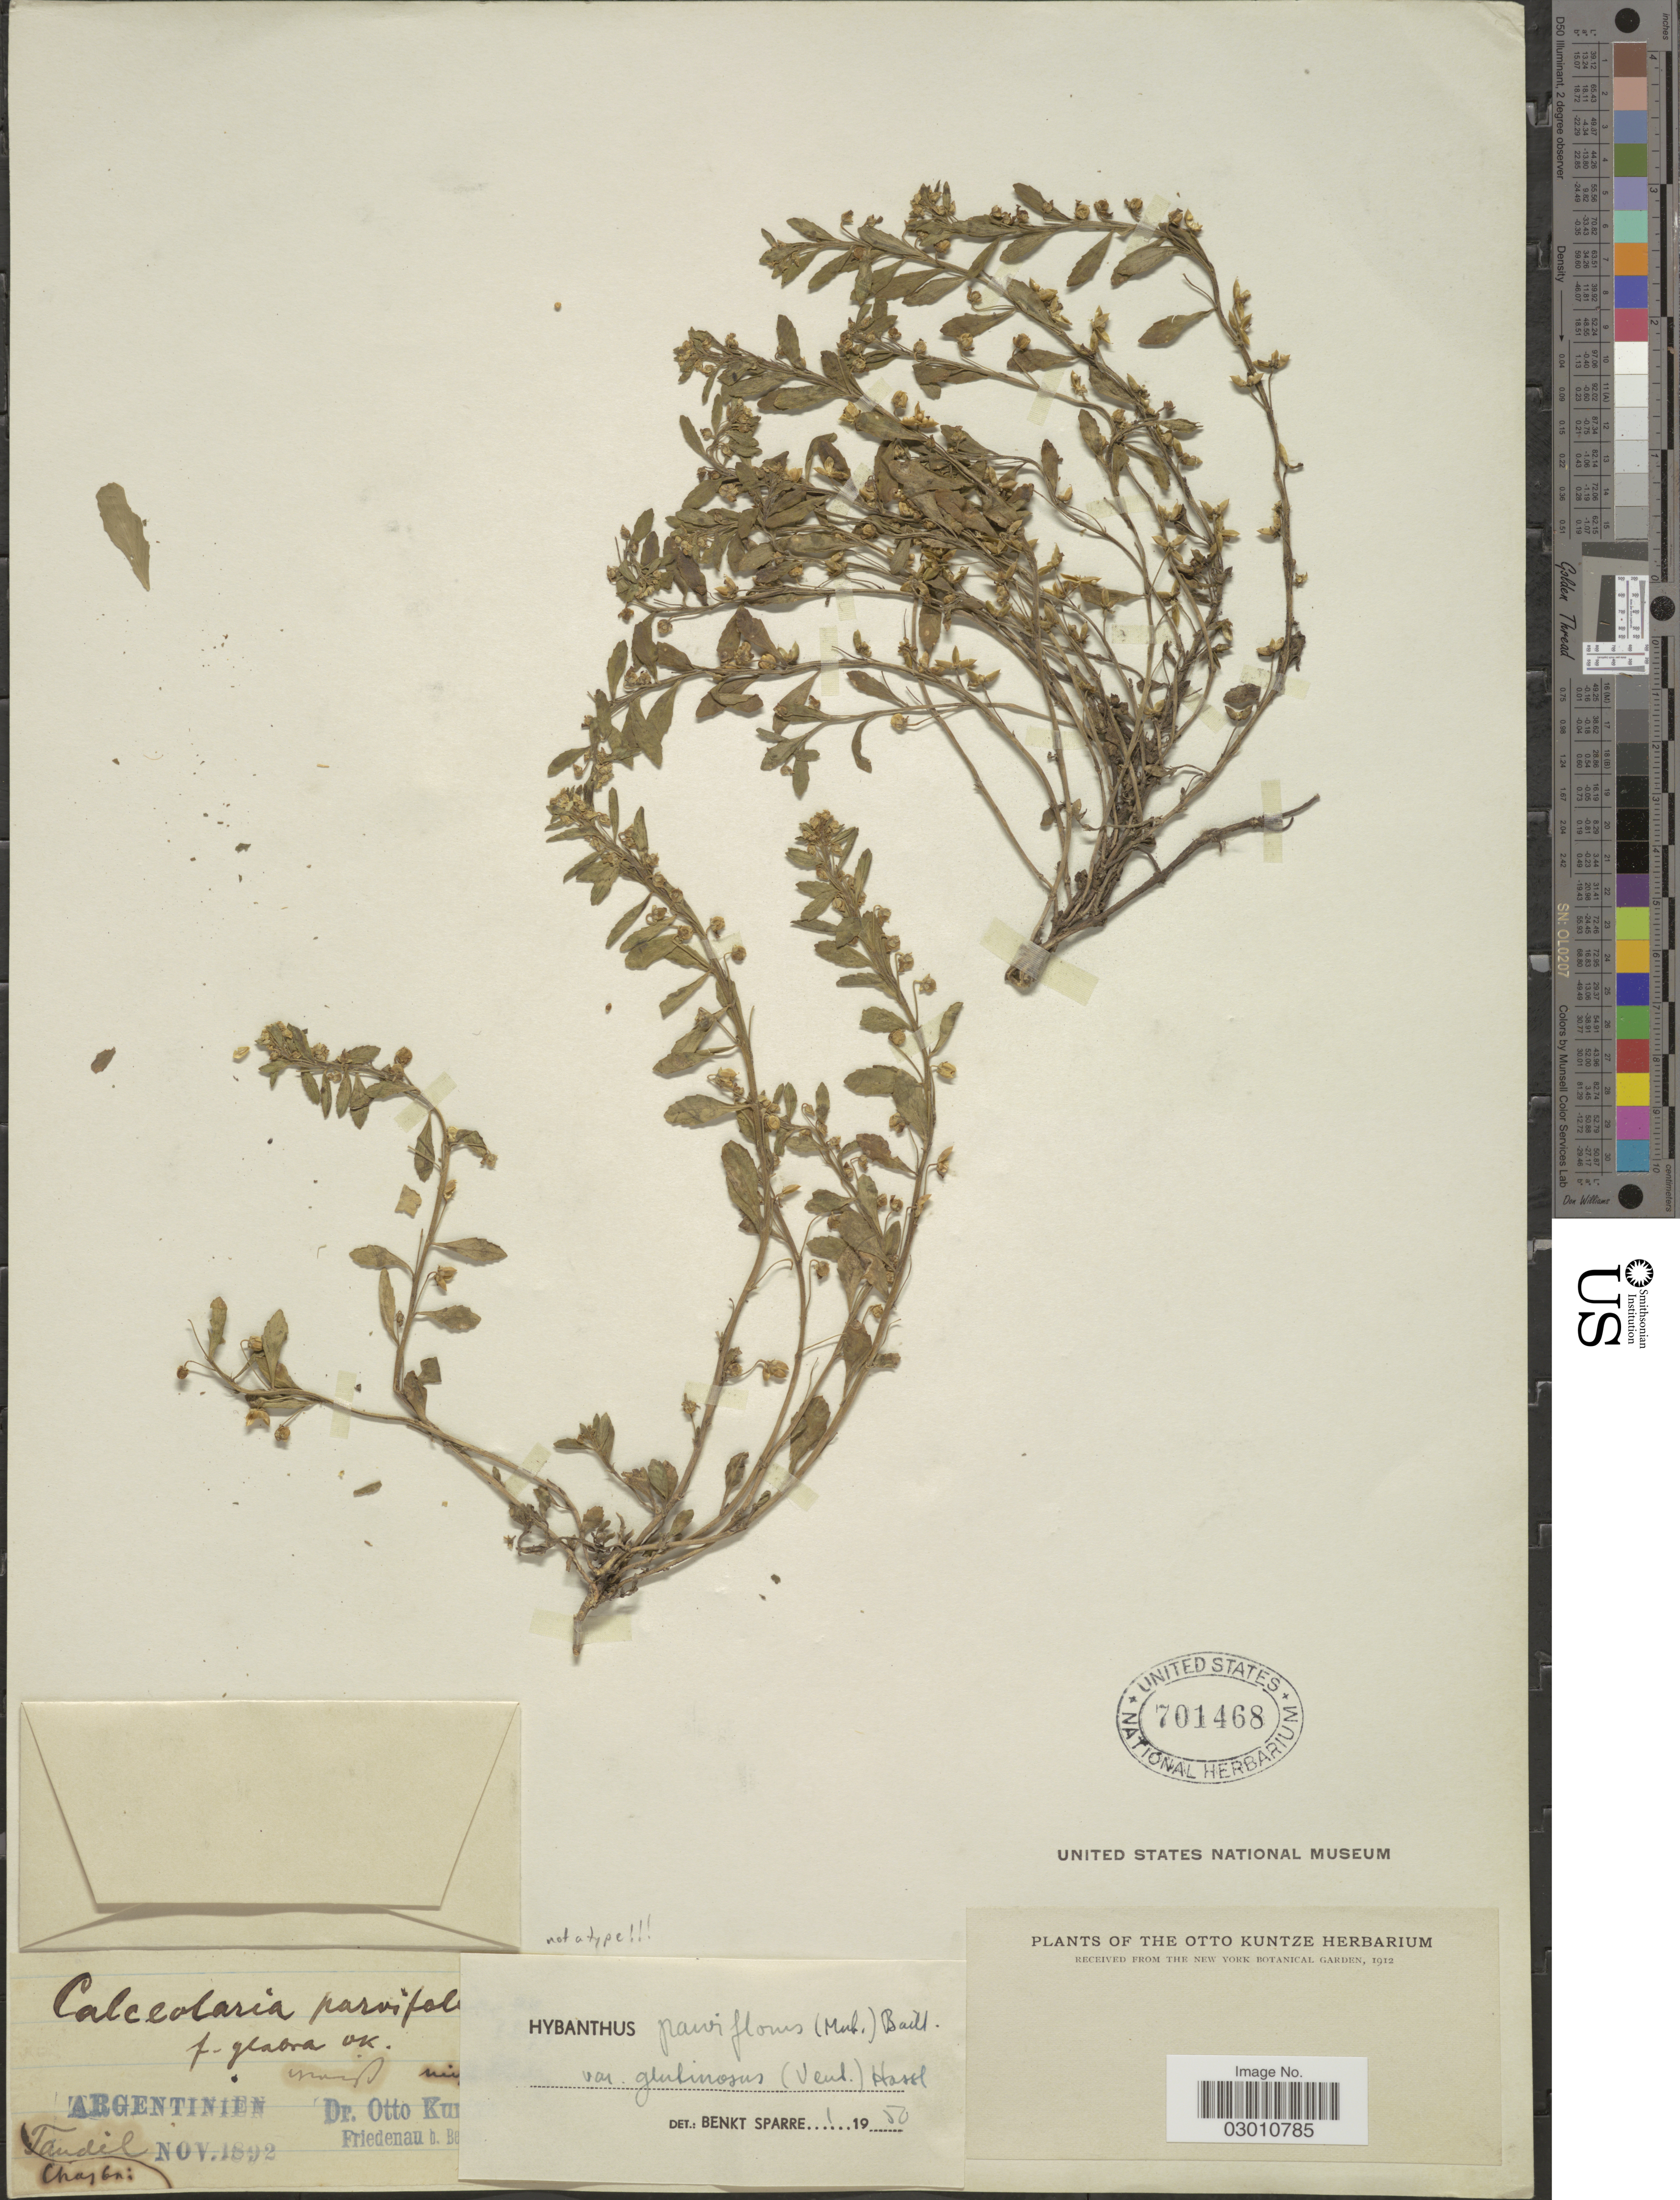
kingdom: Plantae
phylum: Tracheophyta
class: Magnoliopsida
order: Malpighiales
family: Violaceae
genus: Pombalia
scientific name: Pombalia parviflora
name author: (L. f.) Paula-Souza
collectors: C.E.O. Kuntze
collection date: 1892-11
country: Argentina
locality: Tandil.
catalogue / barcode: US 701468